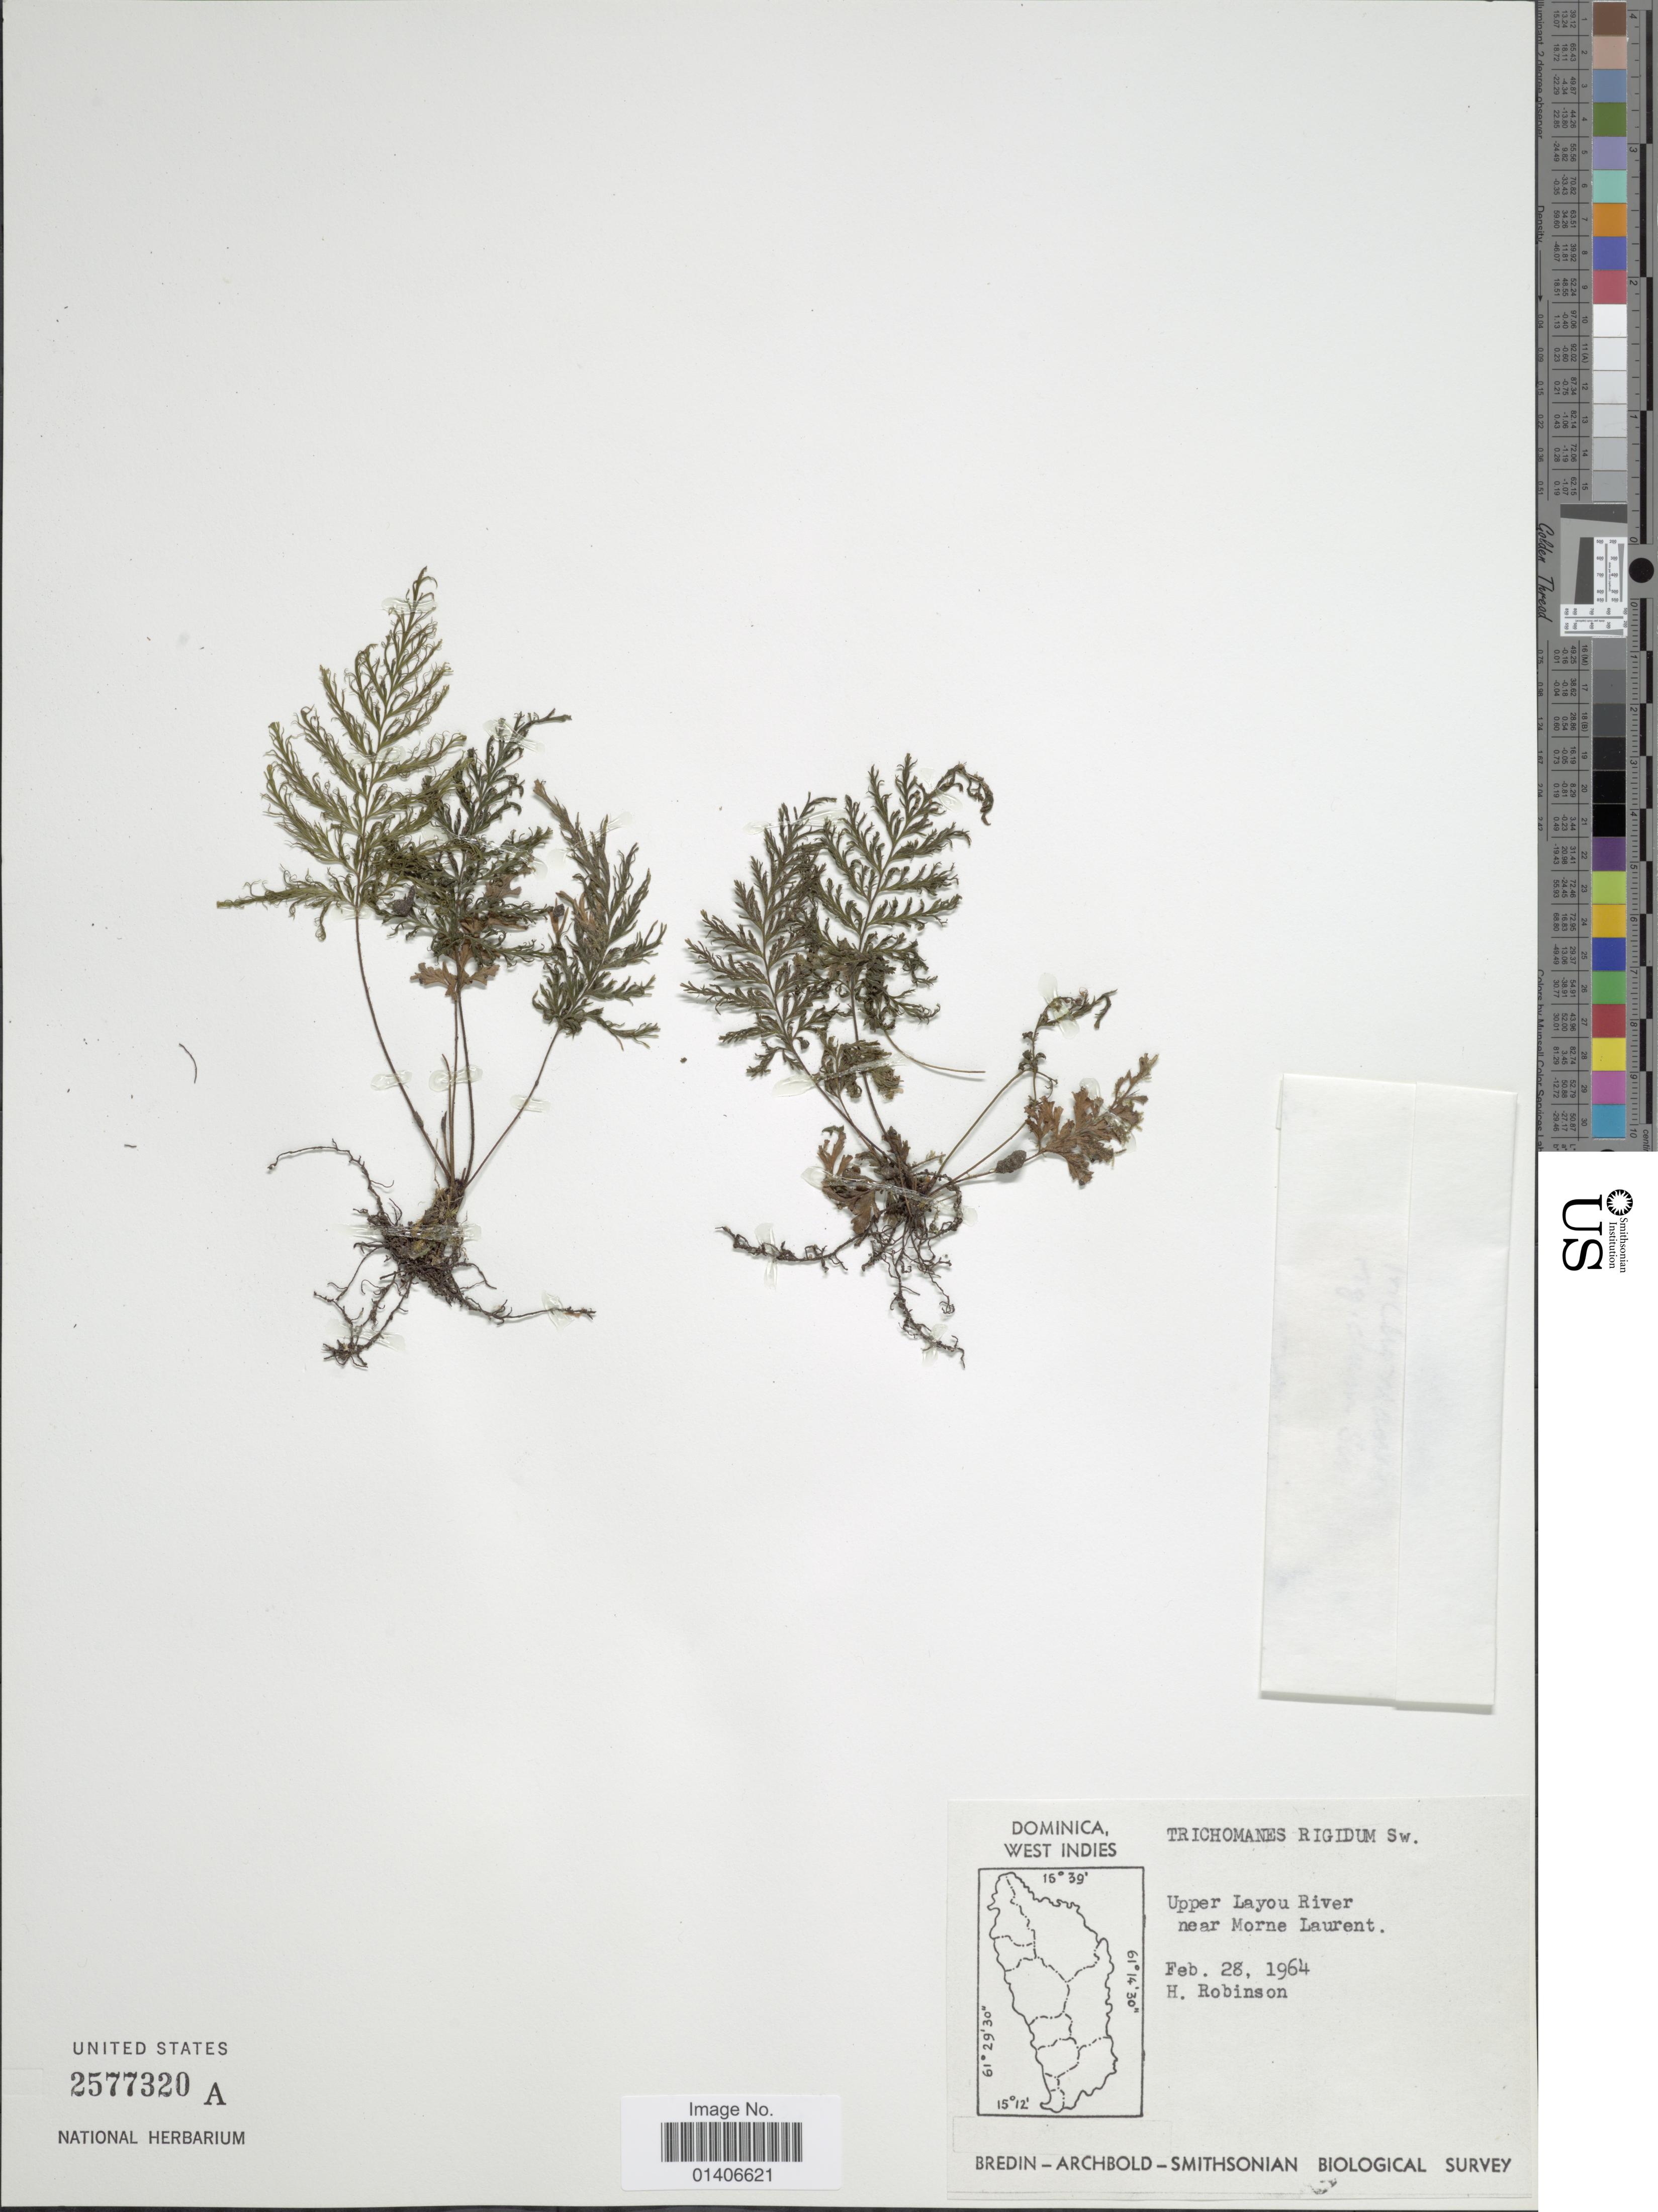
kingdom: Plantae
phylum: Tracheophyta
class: Polypodiopsida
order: Hymenophyllales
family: Hymenophyllaceae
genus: Abrodictyum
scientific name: Abrodictyum rigidum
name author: (Sw.) Ebihara & Dubuisson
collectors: H. Robinson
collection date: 1964-02-28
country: Dominica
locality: Upper Layou River near Morne Laurent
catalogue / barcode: US 2577320A